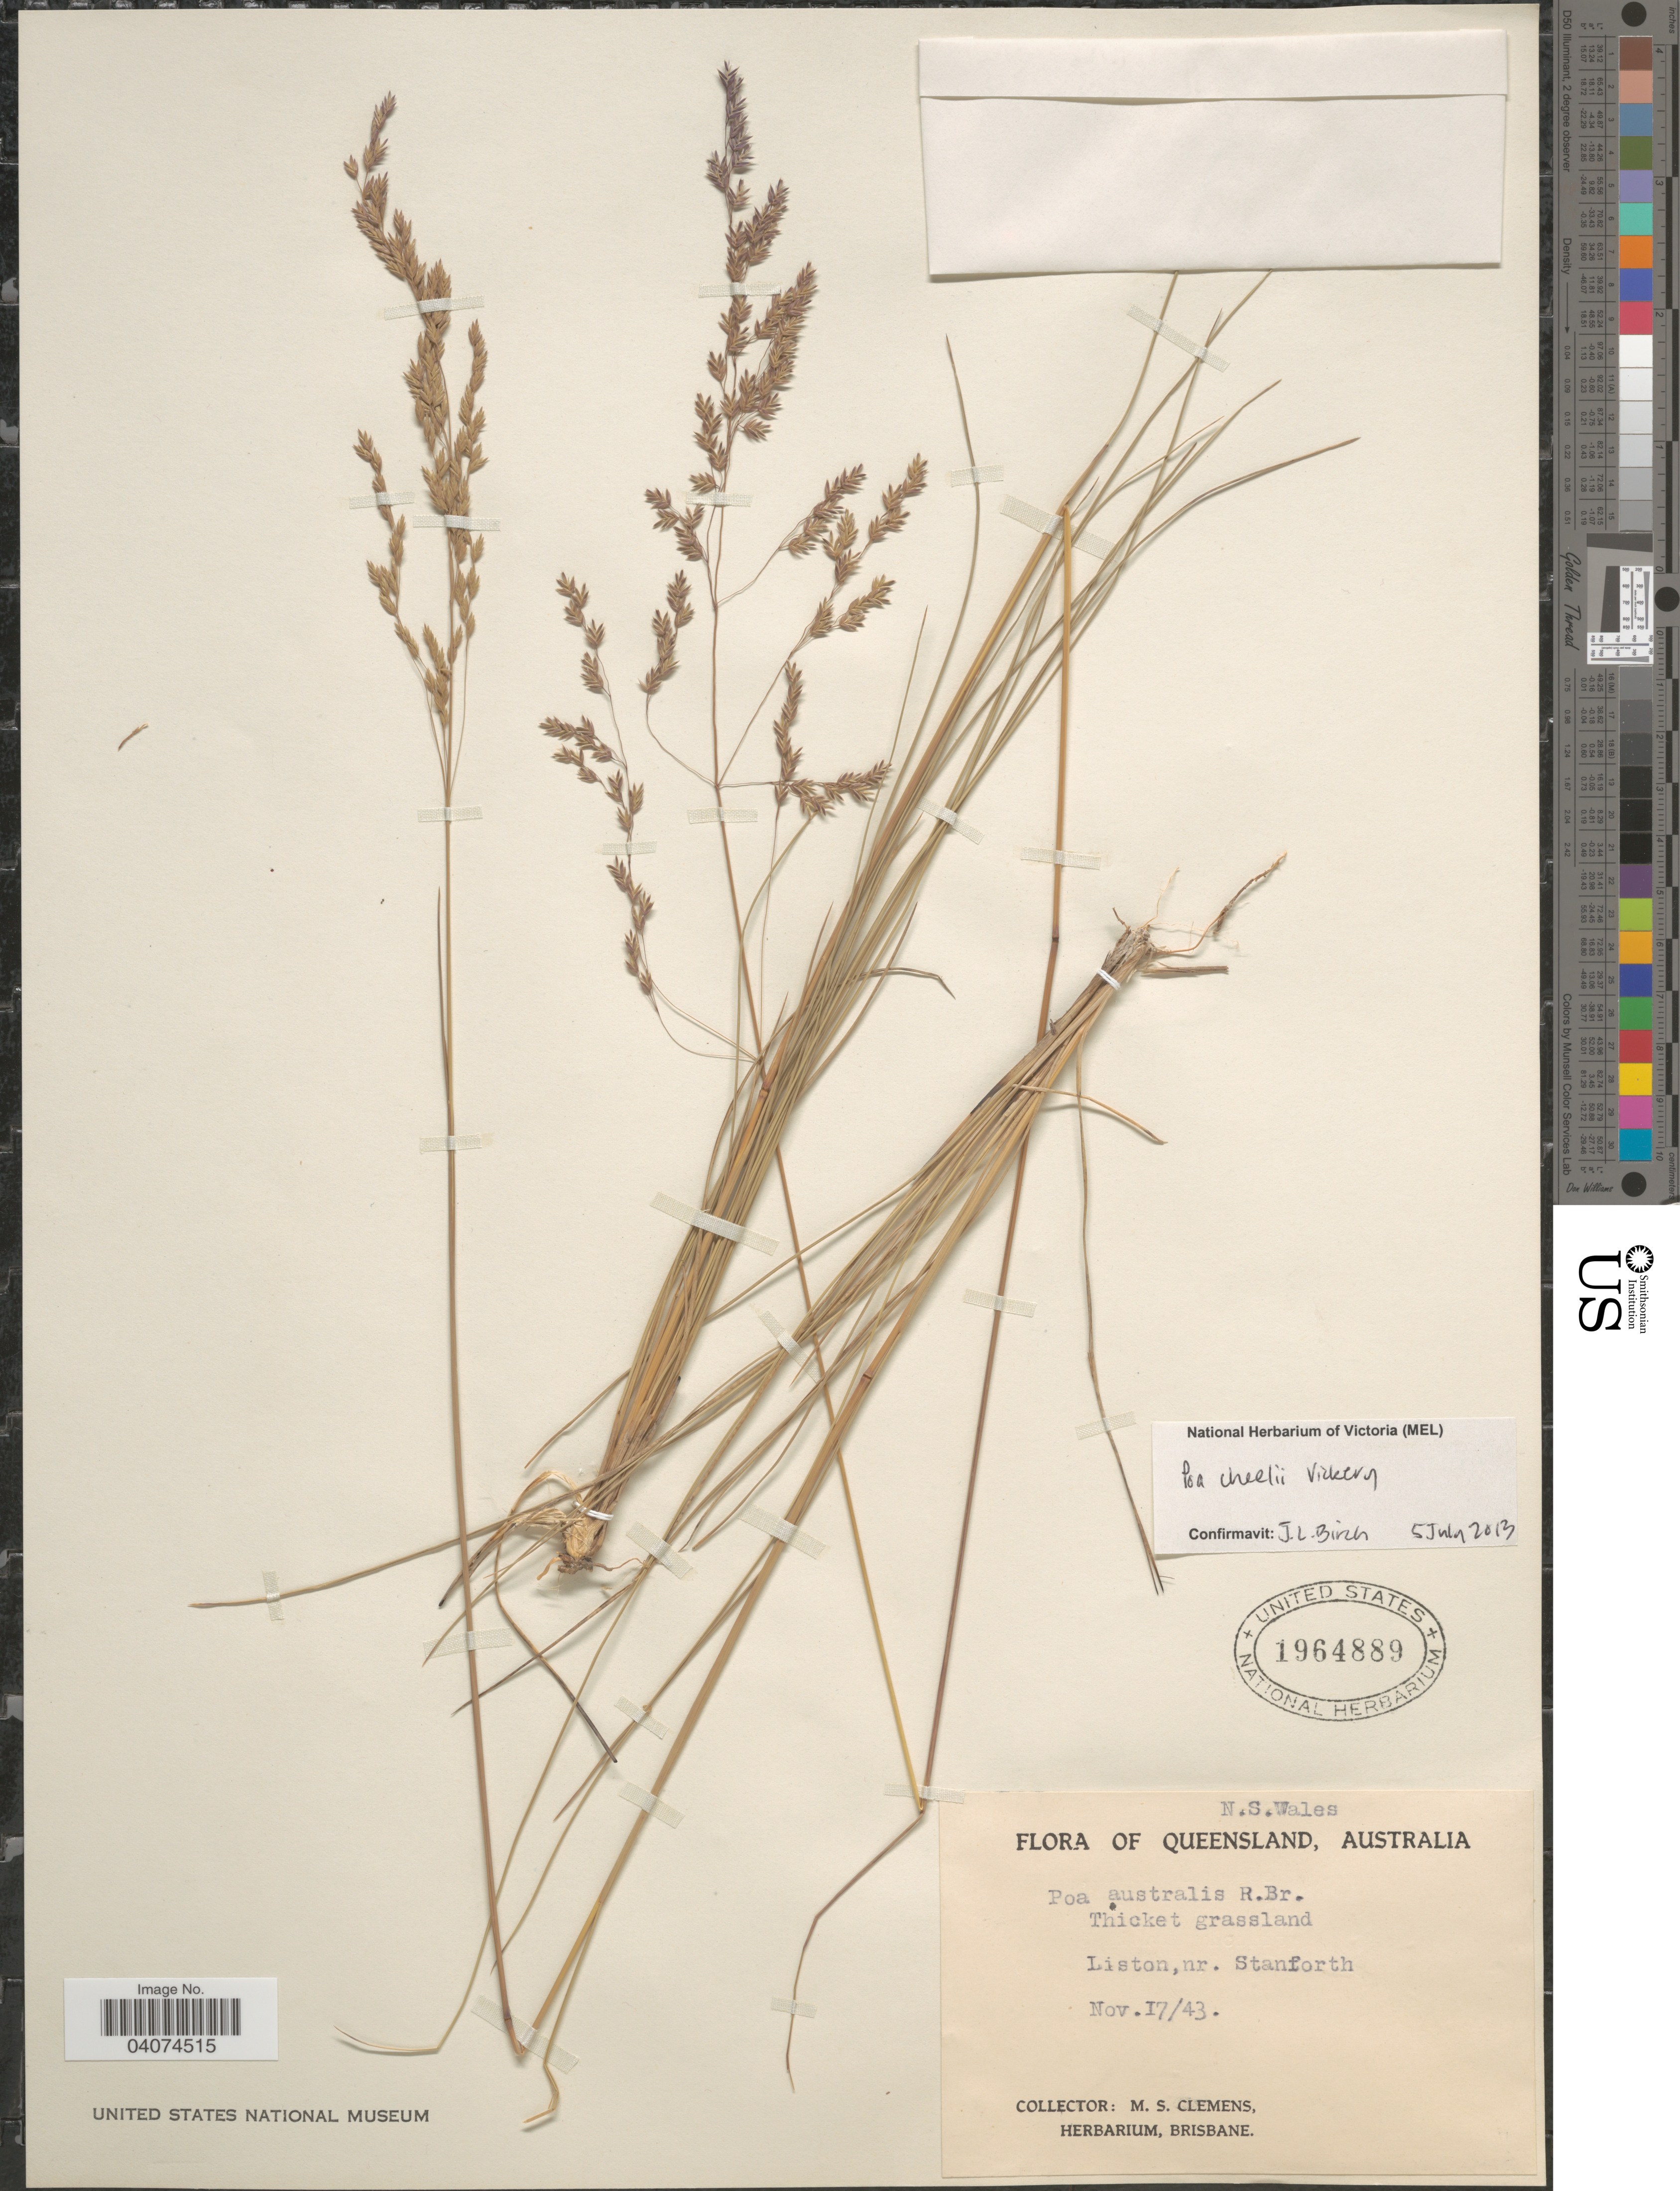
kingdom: Plantae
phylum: Tracheophyta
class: Liliopsida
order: Poales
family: Poaceae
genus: Poa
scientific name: Poa cheelii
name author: Vickery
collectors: M. S. Clemens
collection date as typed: Transcribed d/m/y: 17/11/43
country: Australia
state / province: Queensland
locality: N.S.Wales. Queensland. Thicket grassland. Liston, nr. Stanforth.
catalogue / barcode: US 1964889